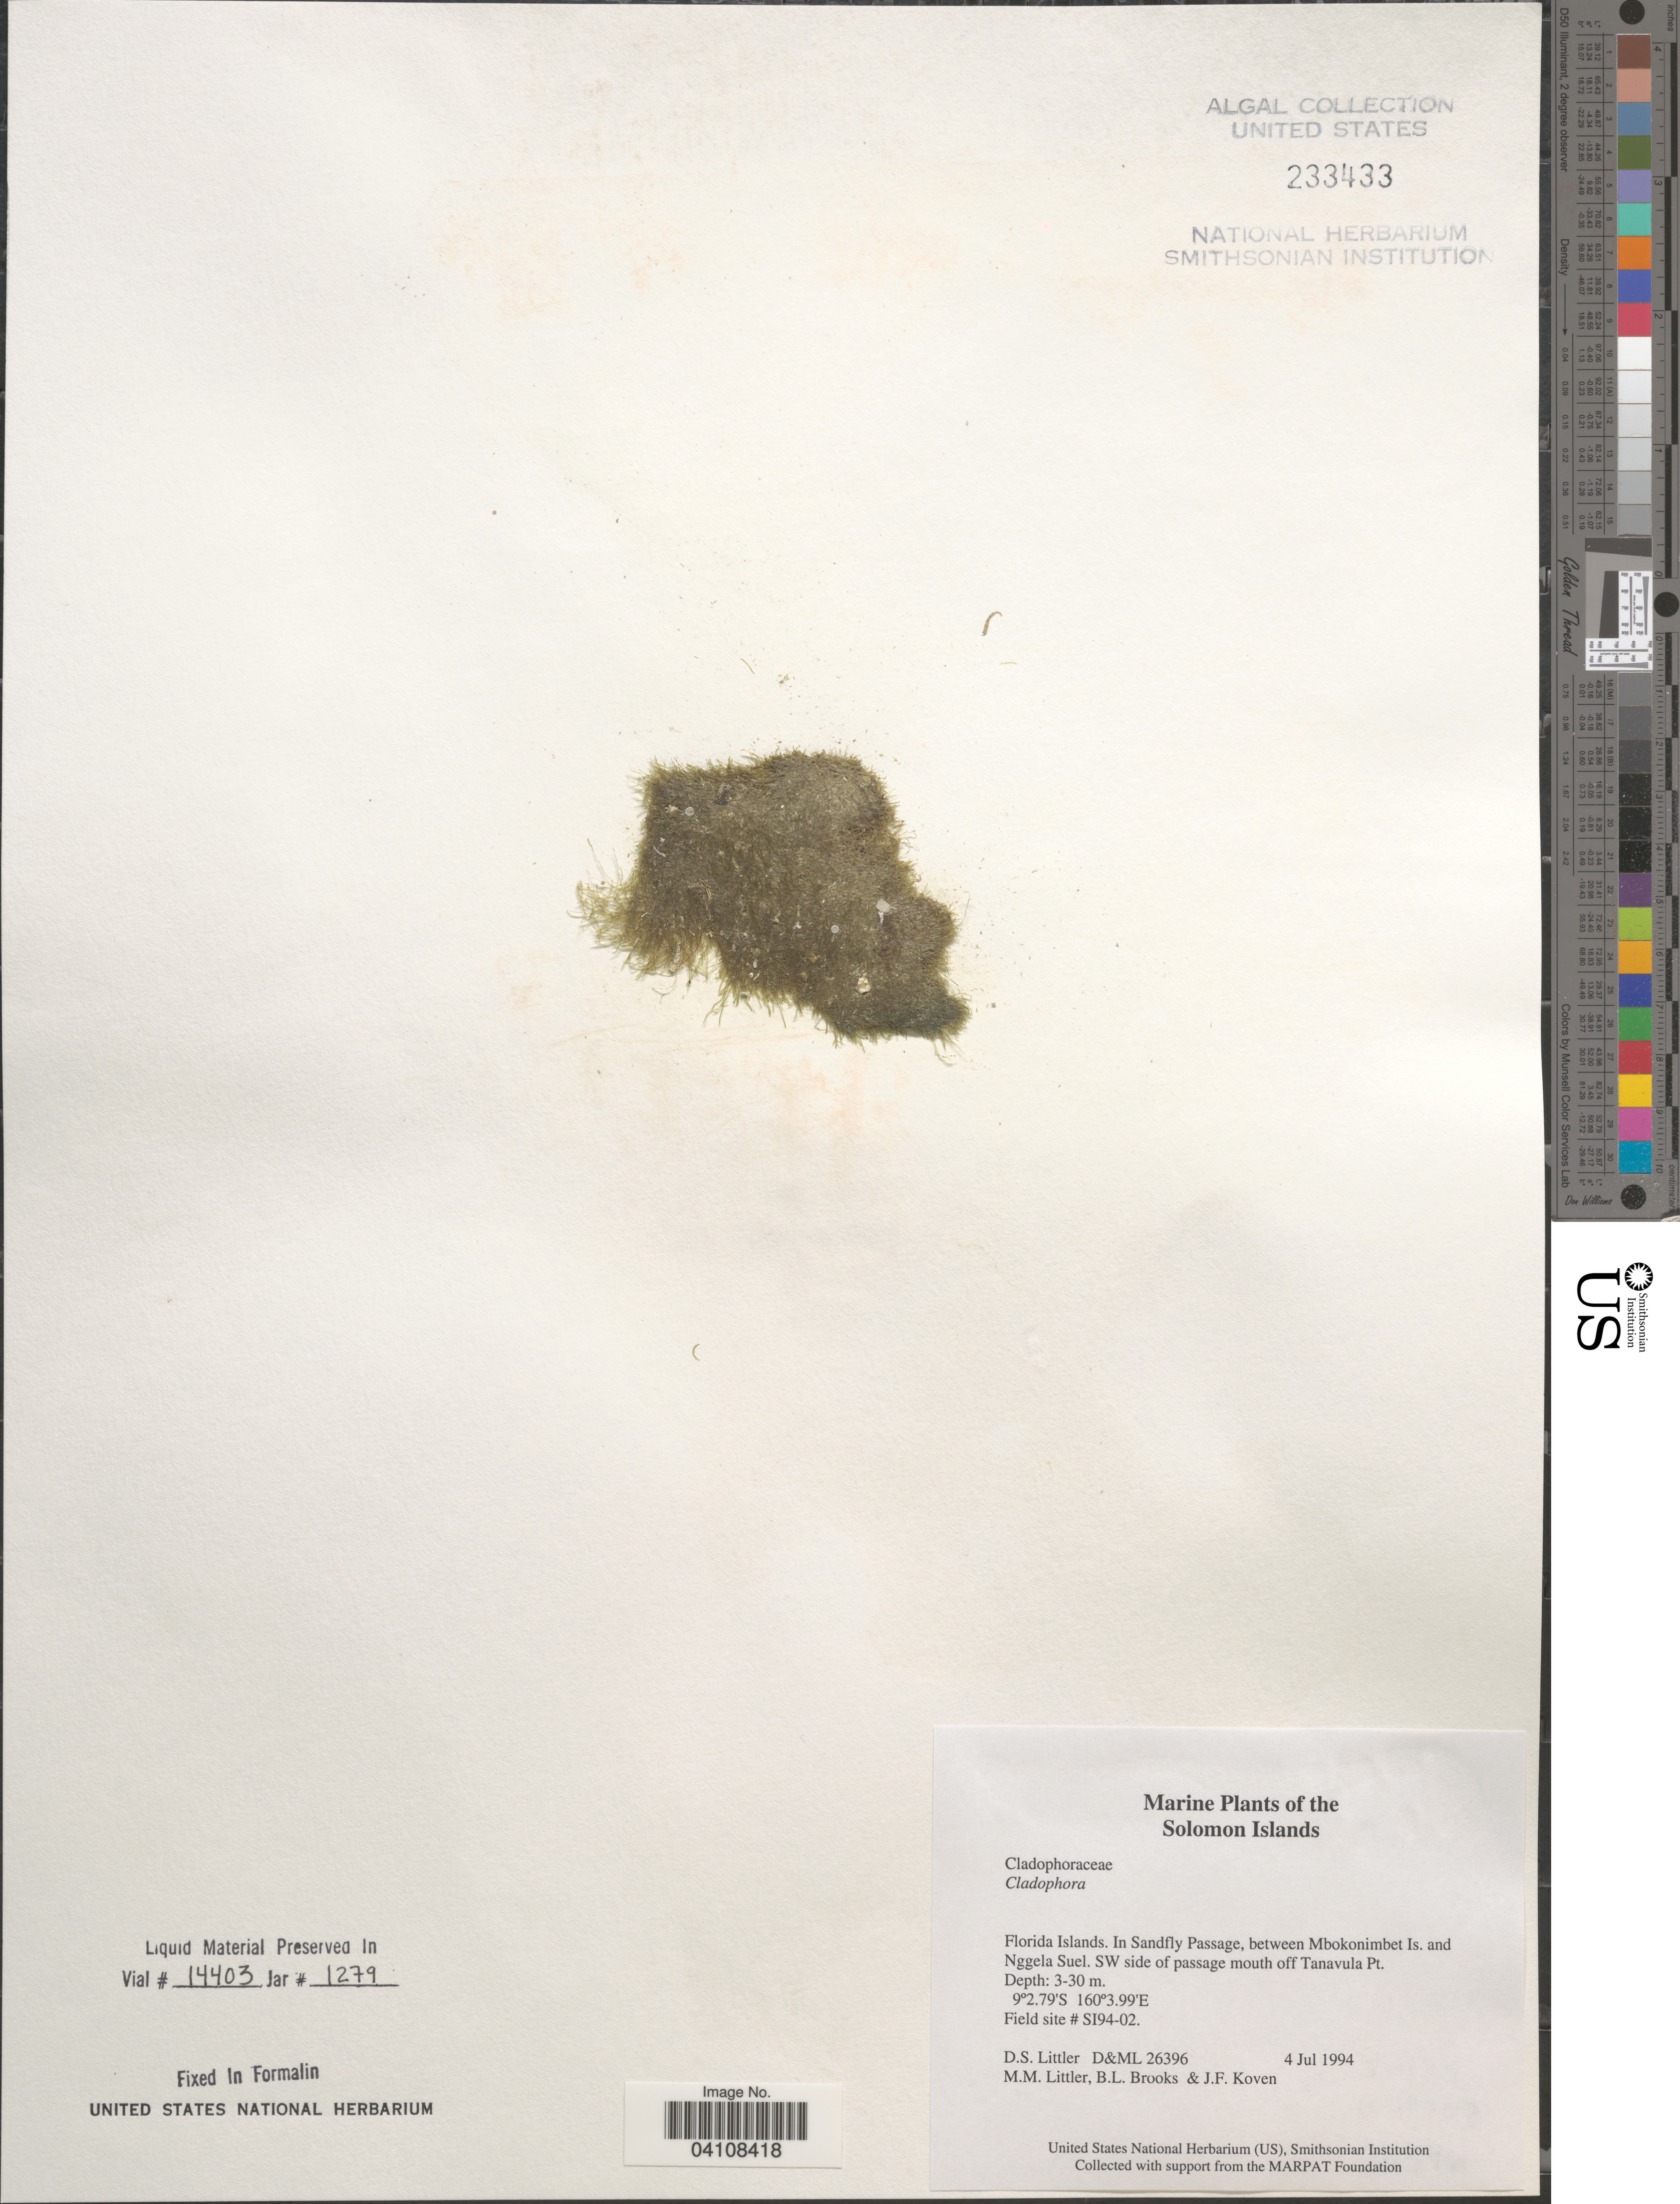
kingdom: Plantae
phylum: Chlorophyta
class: Ulvophyceae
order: Cladophorales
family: Cladophoraceae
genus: Cladophora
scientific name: Cladophora sp.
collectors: D. S. Littler, B. Brooks & J. Koven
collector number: D&ML26396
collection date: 1994-07-04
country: Solomon Islands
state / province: Solomon Islands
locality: Florida Islands. In Sandfly Passage, between Mbokonimbet Is. and Nggela Suel. SW side of passage mouth off Tanavula Pt. Field site # SI94-02.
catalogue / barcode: US 233433